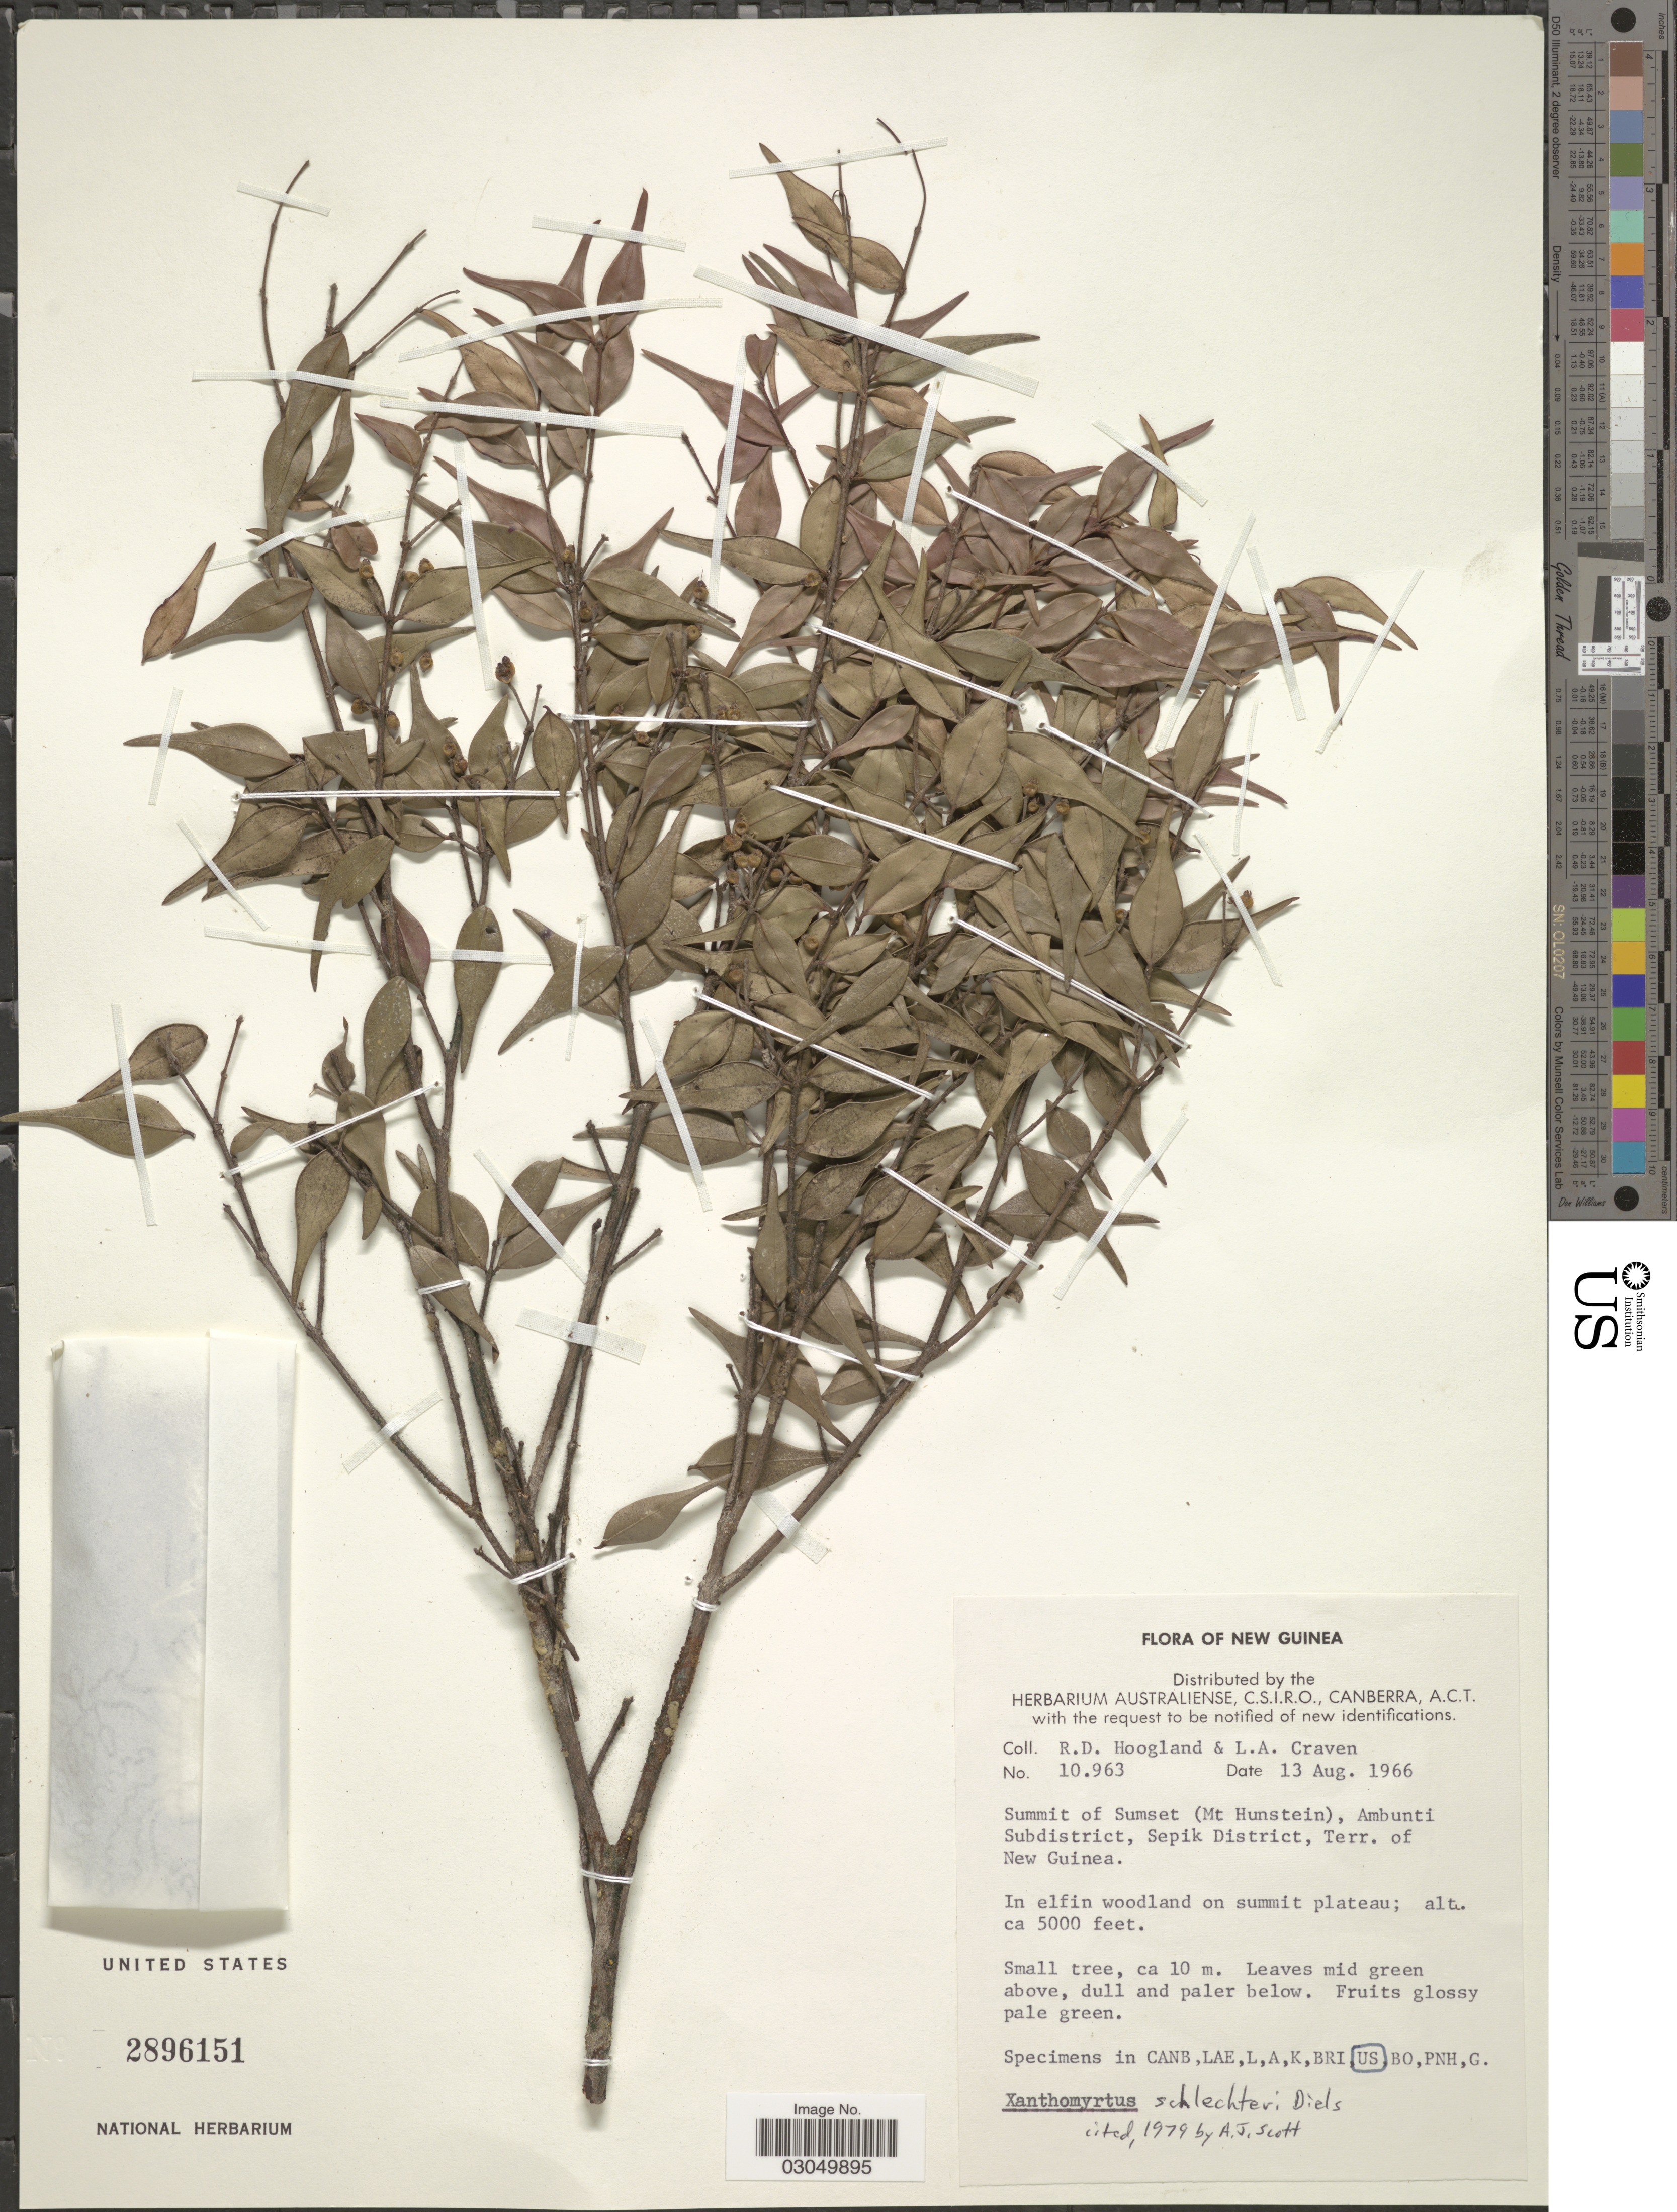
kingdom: Plantae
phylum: Tracheophyta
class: Magnoliopsida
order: Myrtales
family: Myrtaceae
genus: Xanthomyrtus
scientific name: Xanthomyrtus schlechteri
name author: Diels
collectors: R. D. Hoogland & L. A. Craven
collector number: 10963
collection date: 1966-08-13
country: Papua New Guinea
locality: New Guinea. Summit of Sumset (Mt Hunstein), Ambunti Subdistrict, Sepik District, Terr. of New Guinea.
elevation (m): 1524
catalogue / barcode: US 2896151